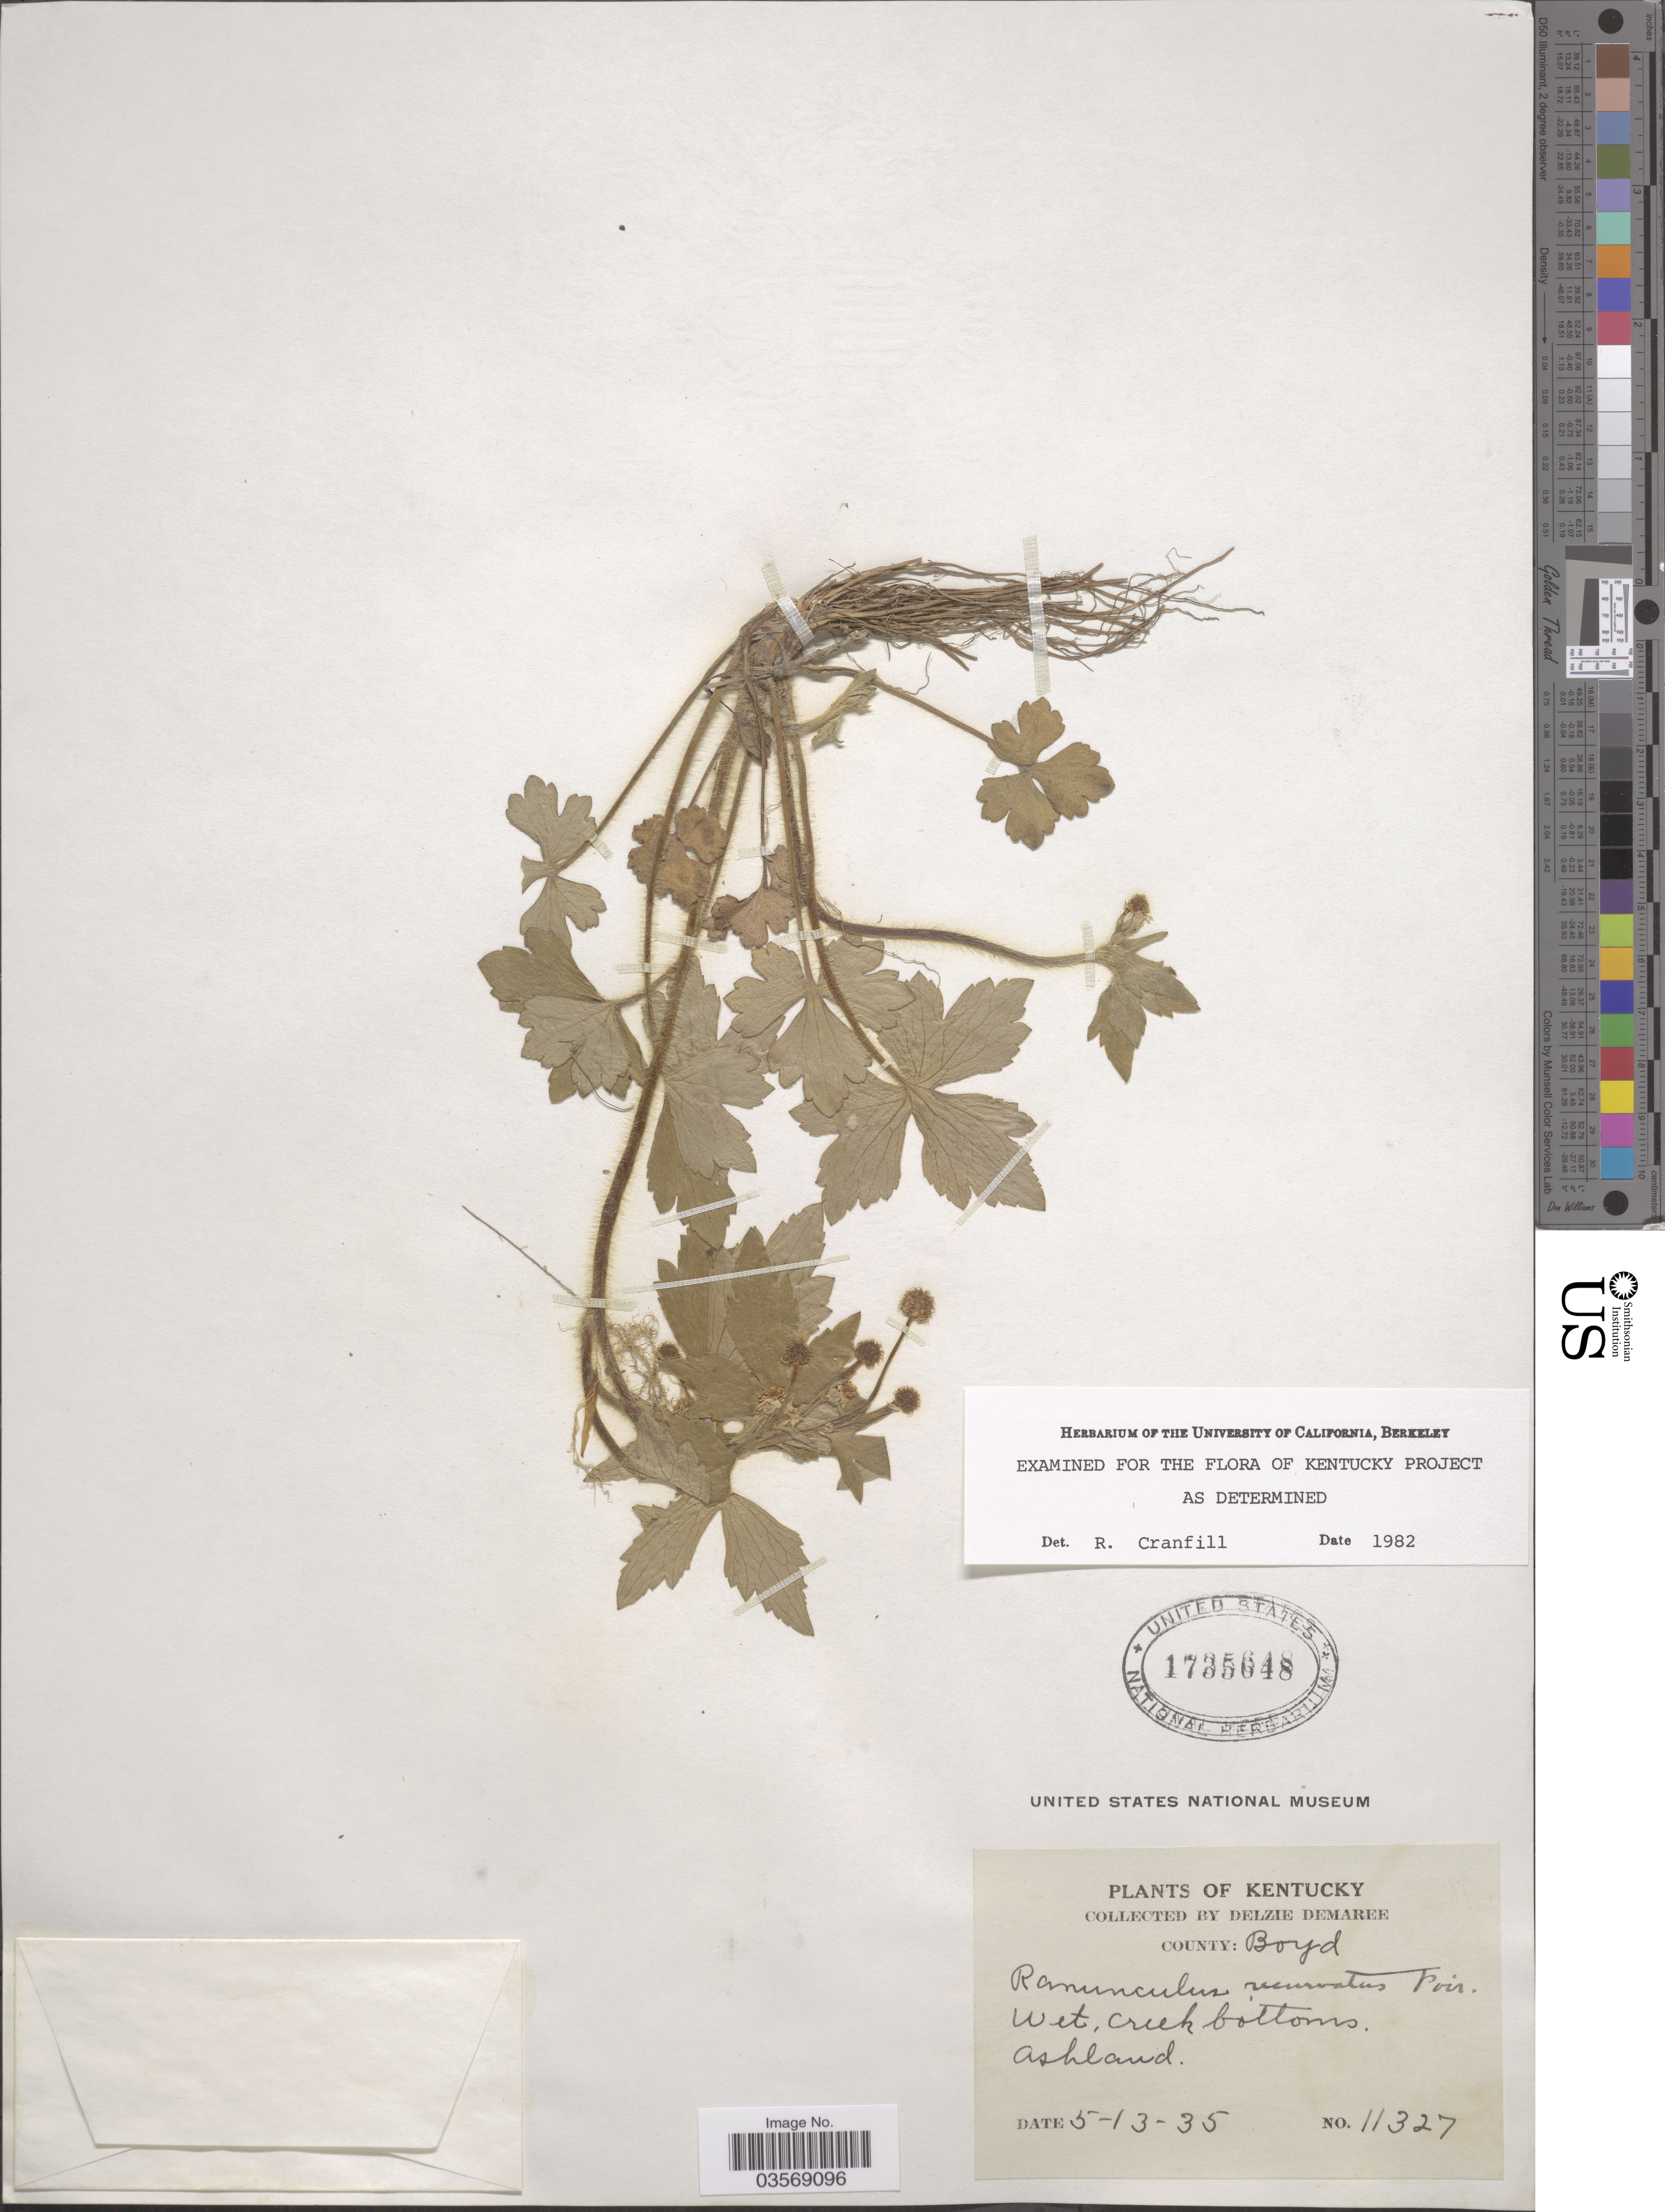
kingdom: Plantae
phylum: Tracheophyta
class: Magnoliopsida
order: Ranunculales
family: Ranunculaceae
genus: Ranunculus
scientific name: Ranunculus recurvatus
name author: Poir.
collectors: D. Demaree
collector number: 11327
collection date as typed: Transcribed d/m/y: 13/5/35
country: United States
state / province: Kentucky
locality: County: Boyd. Ashland.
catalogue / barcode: US 1735648